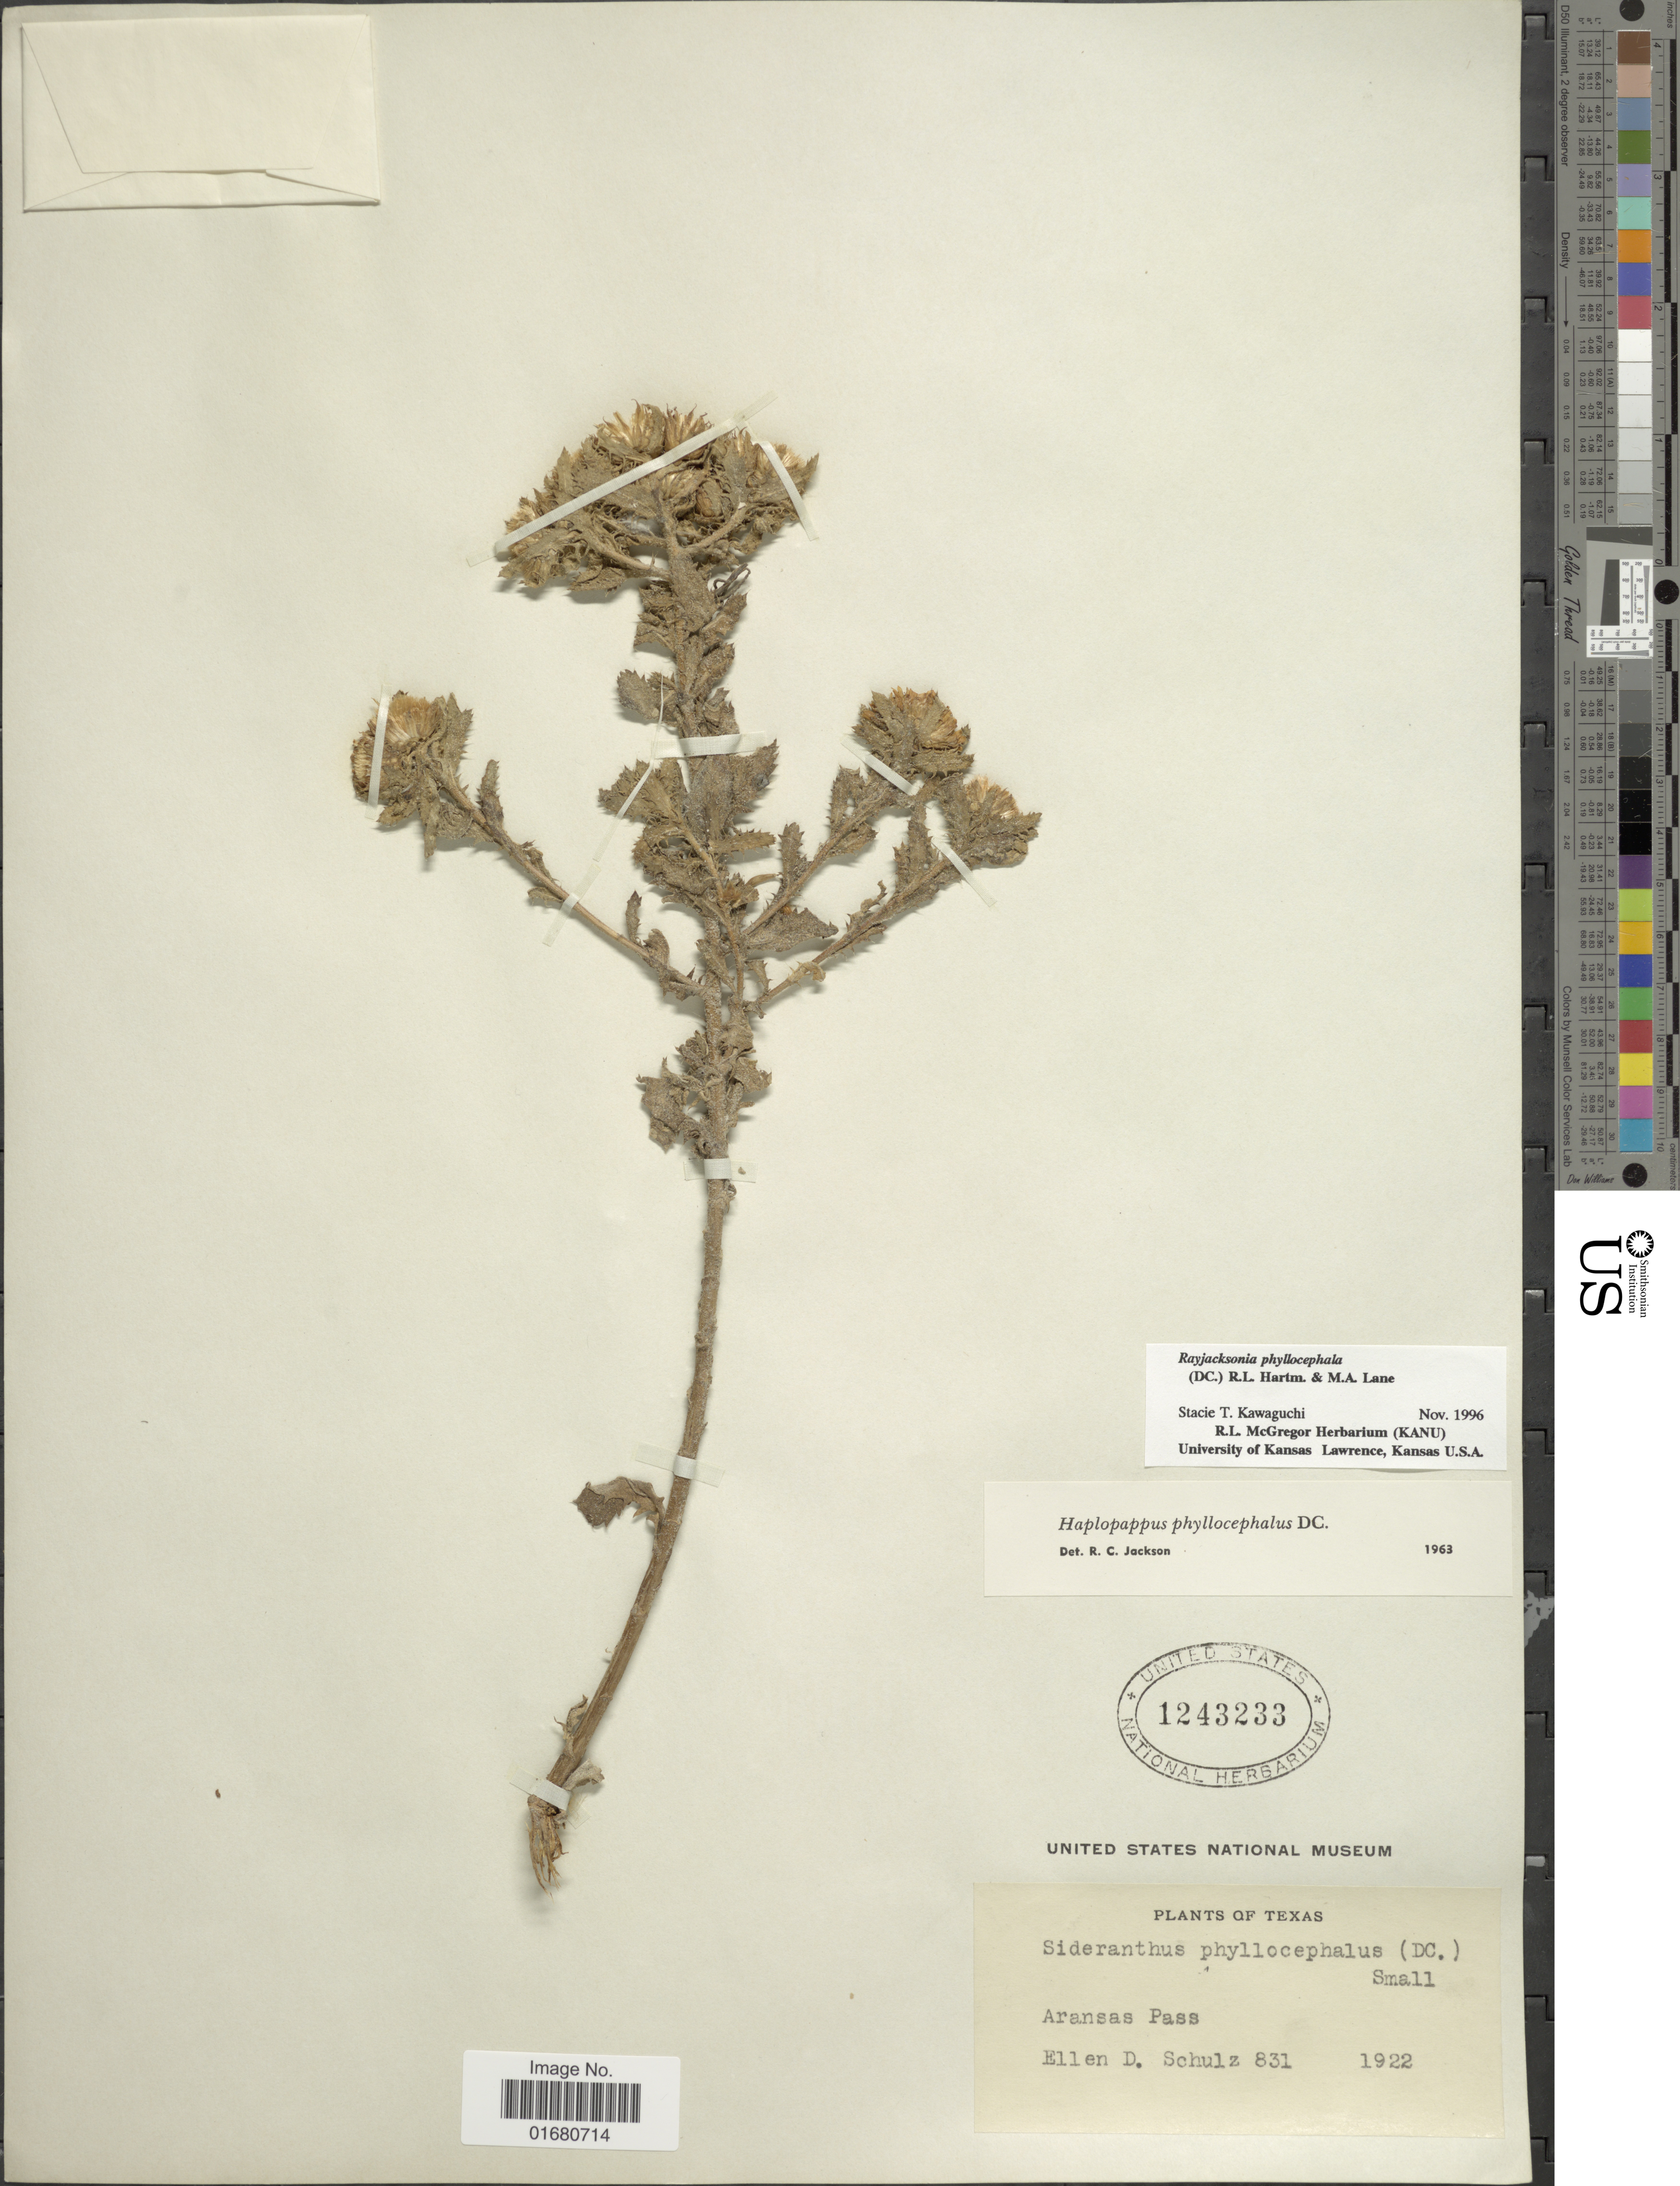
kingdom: Plantae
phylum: Tracheophyta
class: Magnoliopsida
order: Asterales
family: Asteraceae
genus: Rayjacksonia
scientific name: Rayjacksonia phyllocephala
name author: (DC.) R.L. Hartm. & M.A. Lane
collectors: E. D. Schulz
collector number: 831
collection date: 1922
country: United States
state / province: Texas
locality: Aransas Pass.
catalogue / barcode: US 1243233